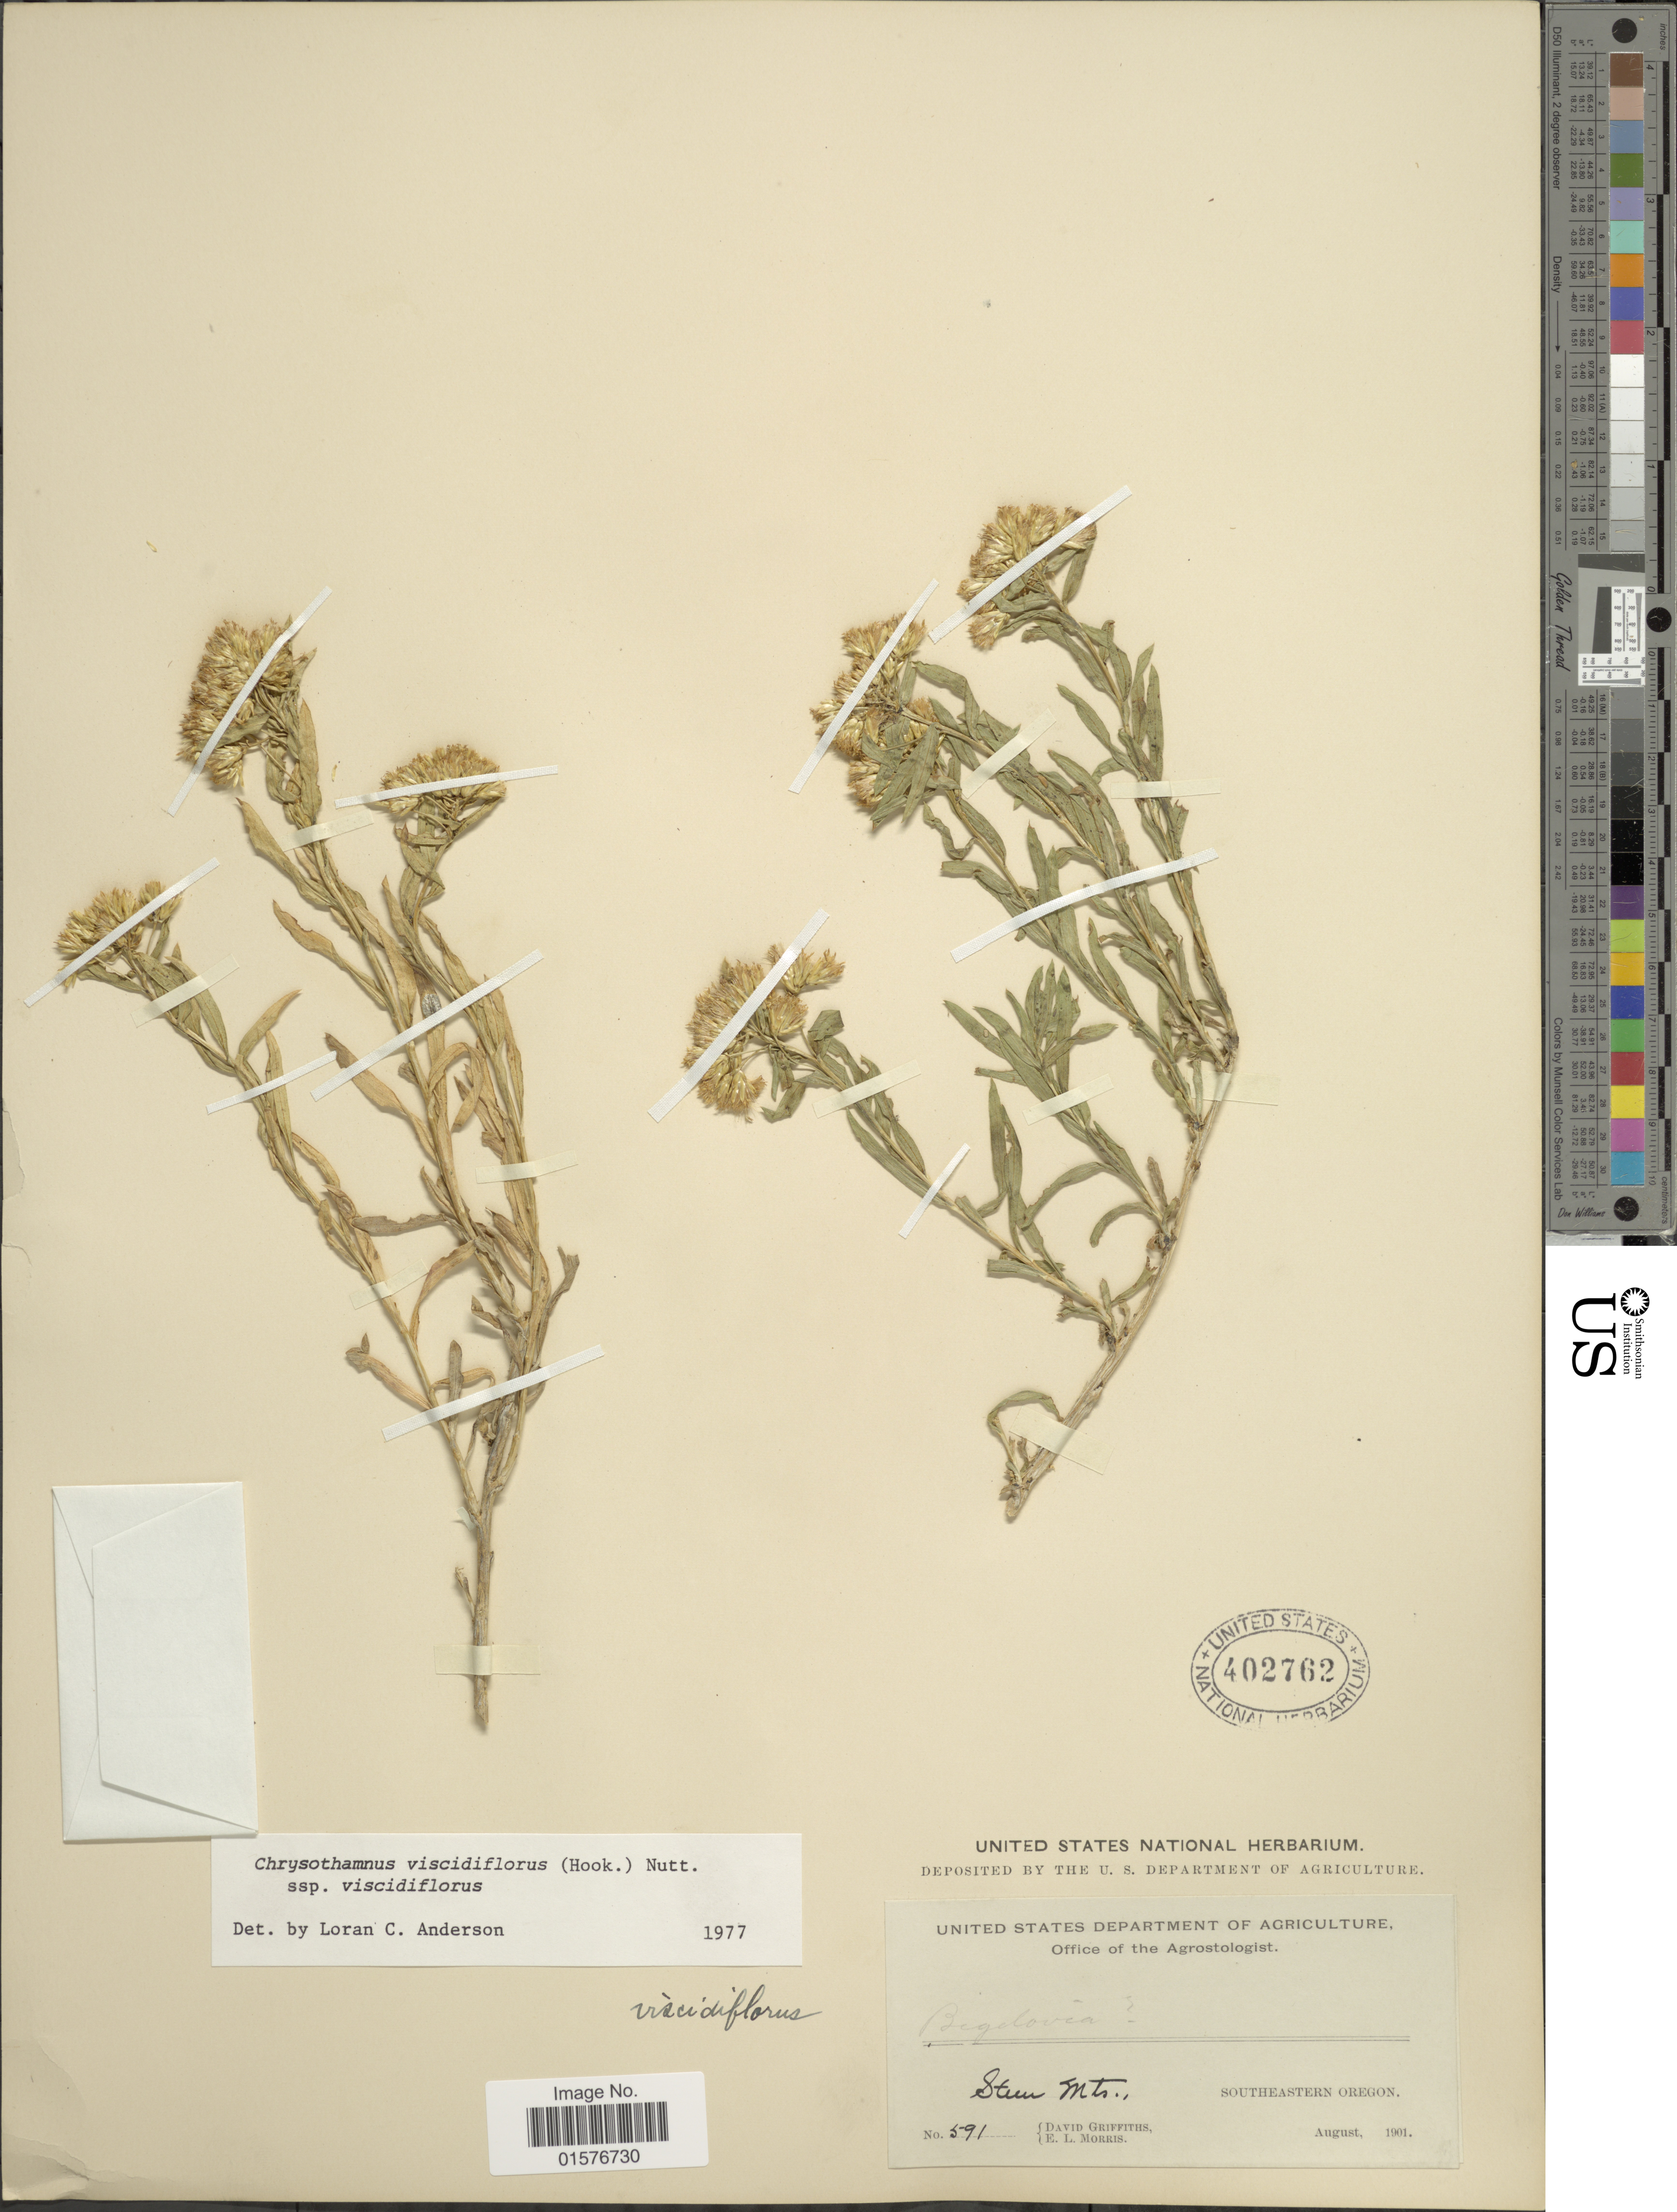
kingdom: Plantae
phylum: Tracheophyta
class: Magnoliopsida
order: Asterales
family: Asteraceae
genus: Chrysothamnus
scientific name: Chrysothamnus viscidiflorus subsp. viscidiflorus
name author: (Hook.) Nutt.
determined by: Urbatsch, Lowell E., Curator (LSU), Louisiana State University (UNITED STATES)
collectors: D. Griffiths & E. Morris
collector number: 591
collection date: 1901-08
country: United States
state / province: Oregon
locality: Steen Mts., Southeastern Oregon.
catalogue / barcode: US 402762